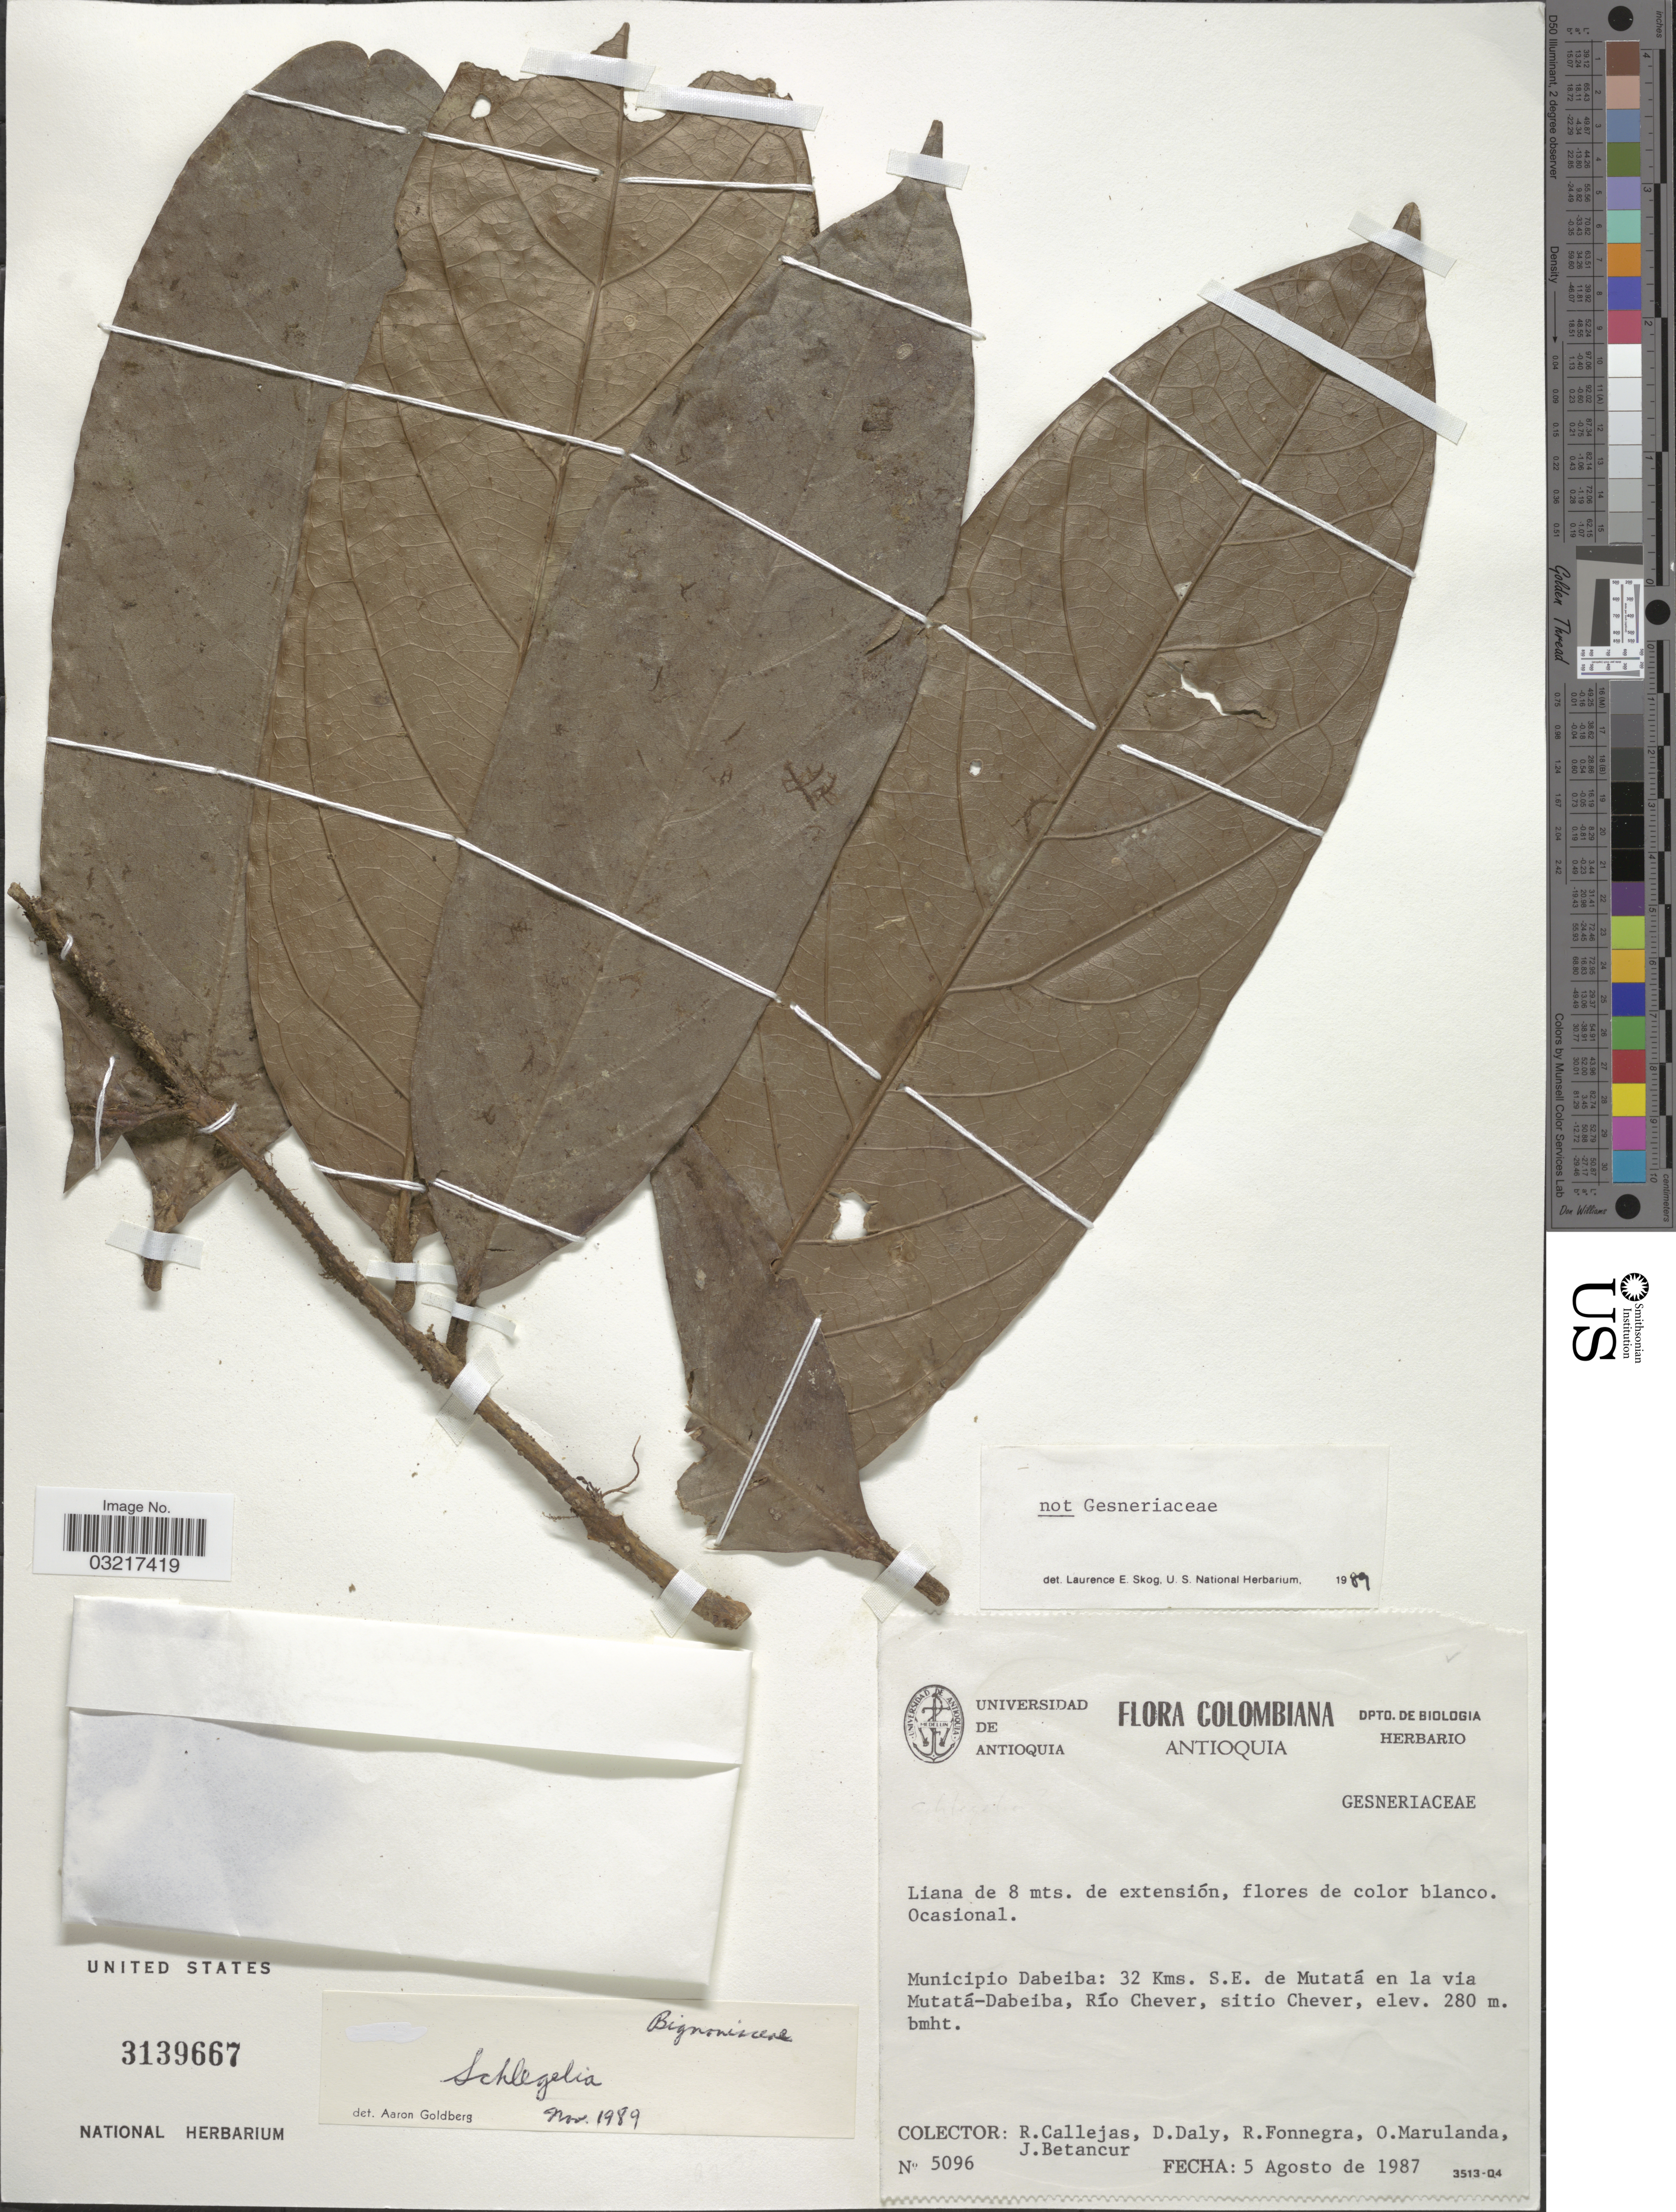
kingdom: Plantae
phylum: Tracheophyta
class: Magnoliopsida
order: Lamiales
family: Schlegeliaceae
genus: Schlegelia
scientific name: Schlegelia sp.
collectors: R. Callejas, D. C. Daly, R. Fonnegra, O. Marulanda & J. Betancur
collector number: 5096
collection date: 1987-08-05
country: Colombia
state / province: Antioquia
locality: Municipio Dabeiba: 32 Kms. S.E. de Mutatá en la via Mutatá-Dabeiba, Río Chever, sitio Chever.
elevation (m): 280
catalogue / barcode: US 3139667